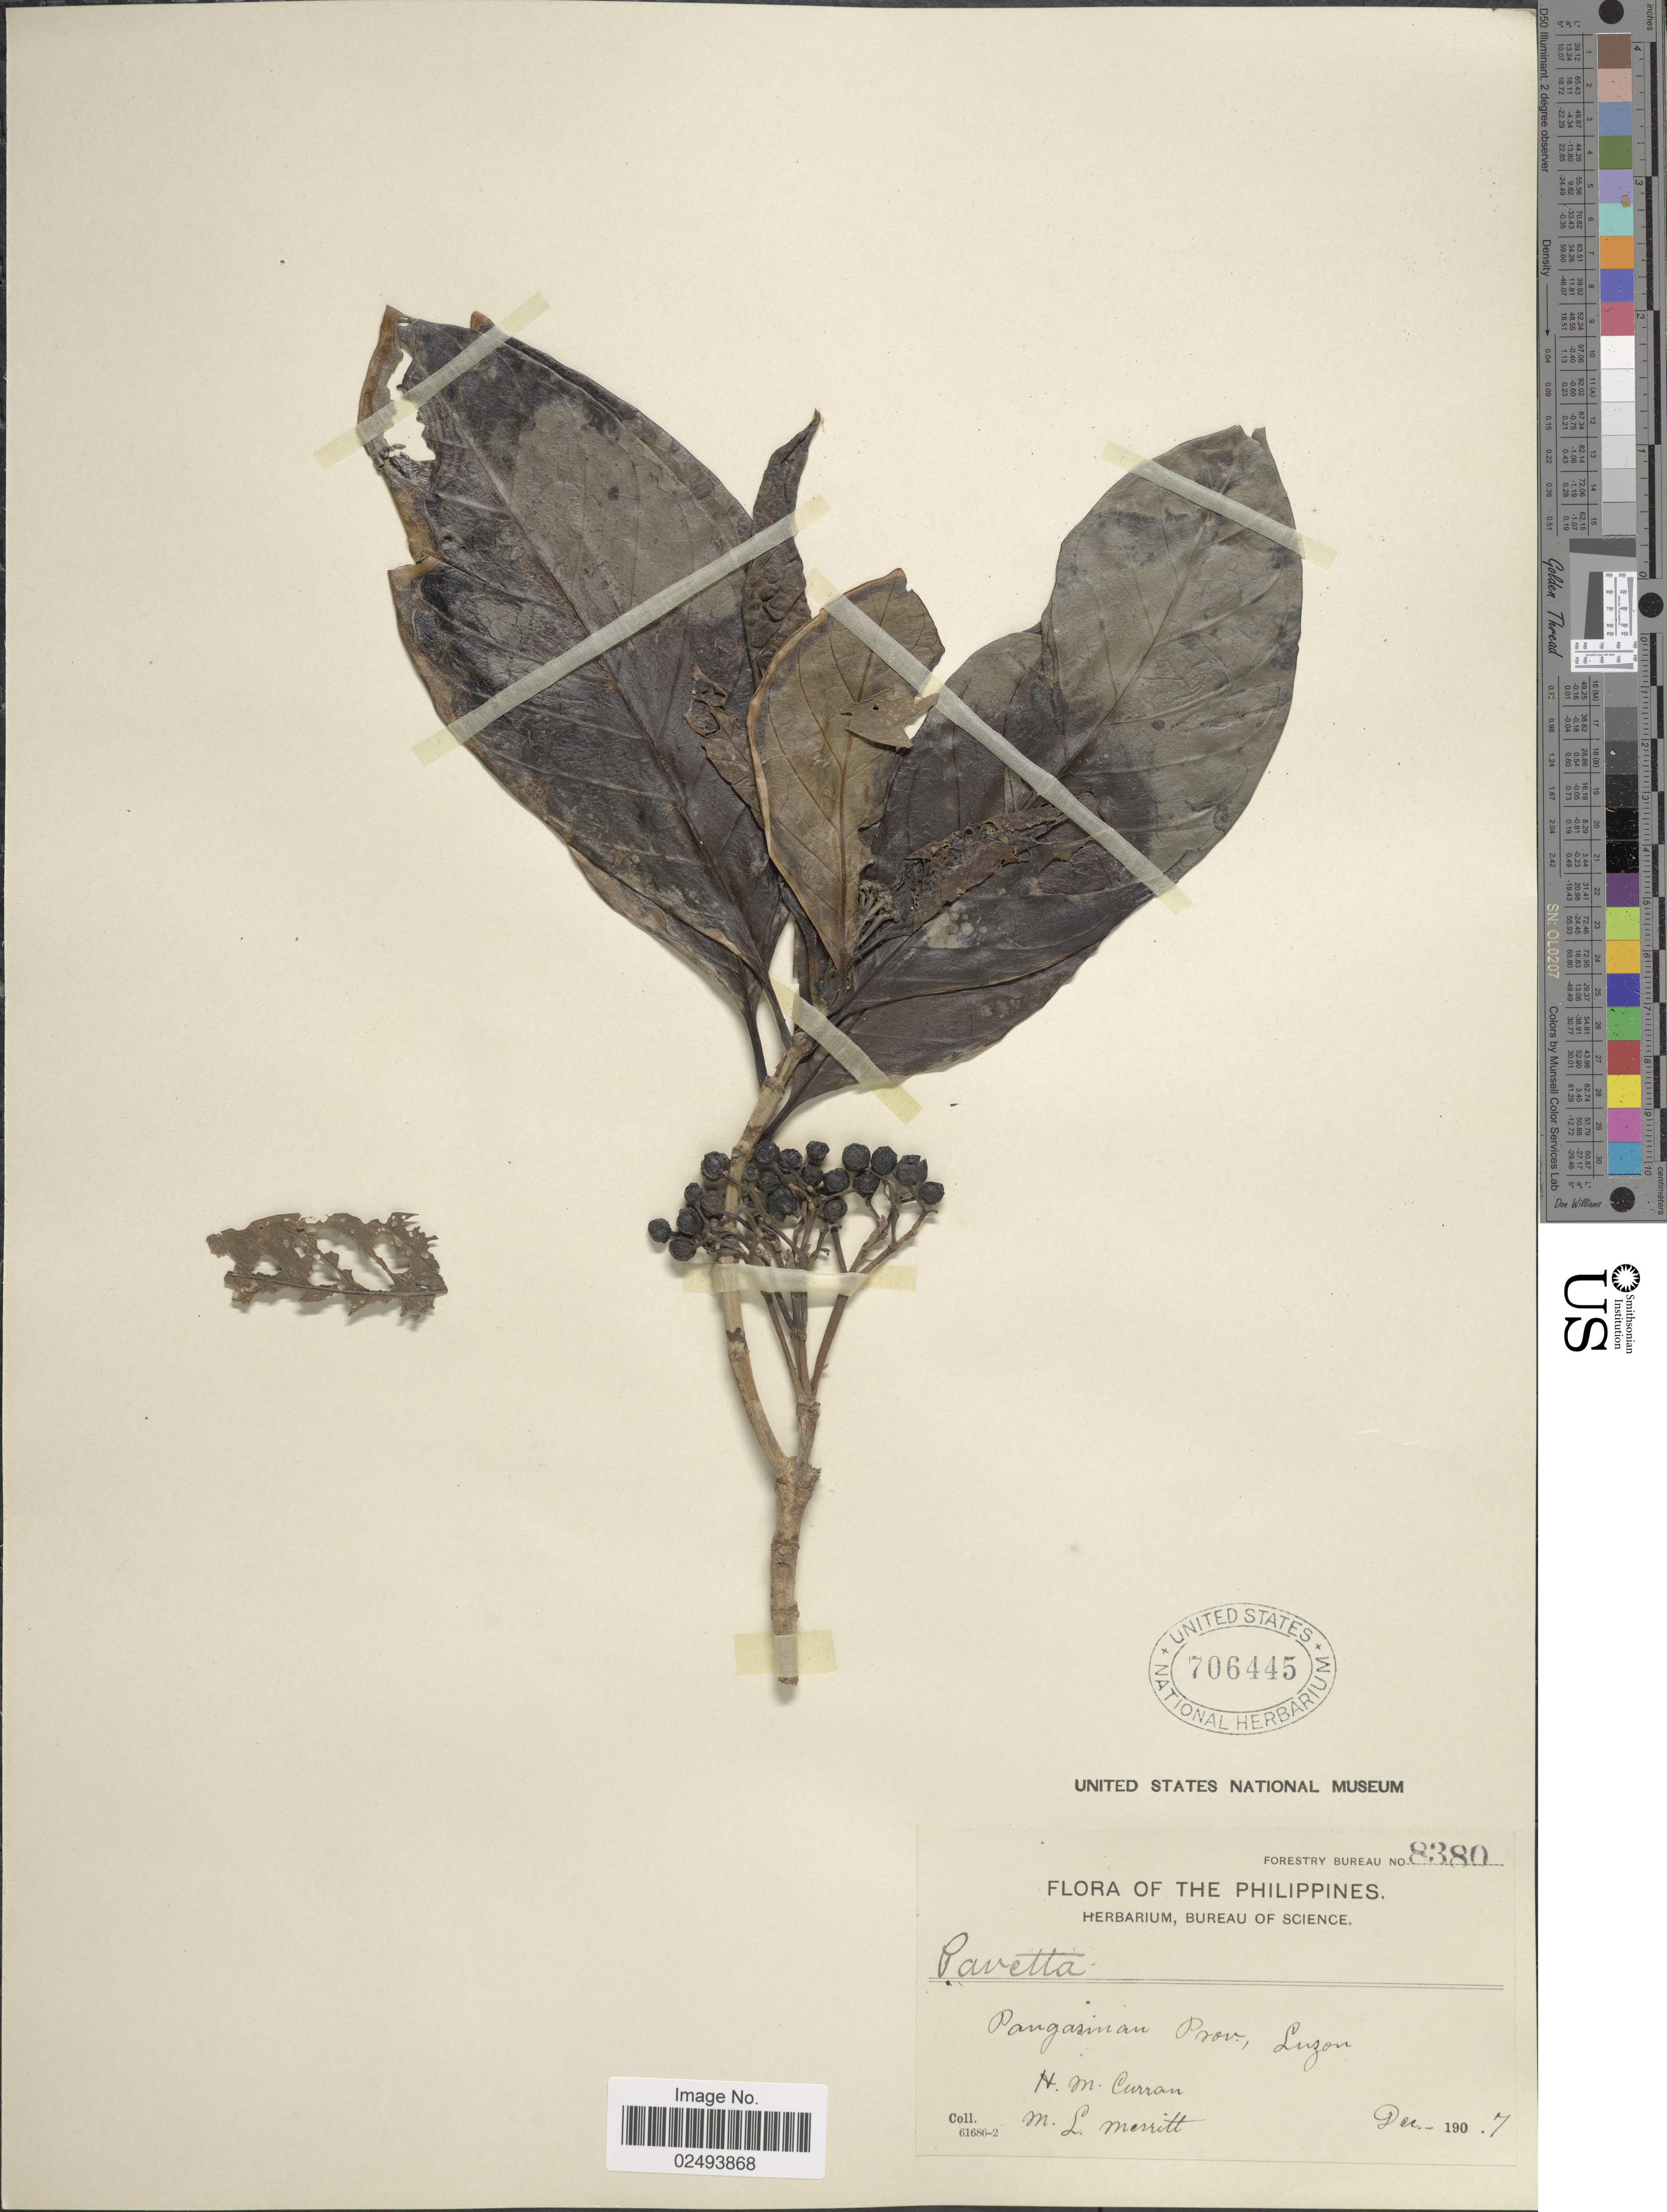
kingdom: Plantae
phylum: Tracheophyta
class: Magnoliopsida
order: Gentianales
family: Rubiaceae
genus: Tarenna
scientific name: Tarenna arborea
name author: (Elmer) Elmer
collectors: H. M. Curran & M. L. Merritt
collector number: Forestry Bureau 8380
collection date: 1907-12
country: Philippines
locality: Pangasman Prov. Luzon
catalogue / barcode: US 706445